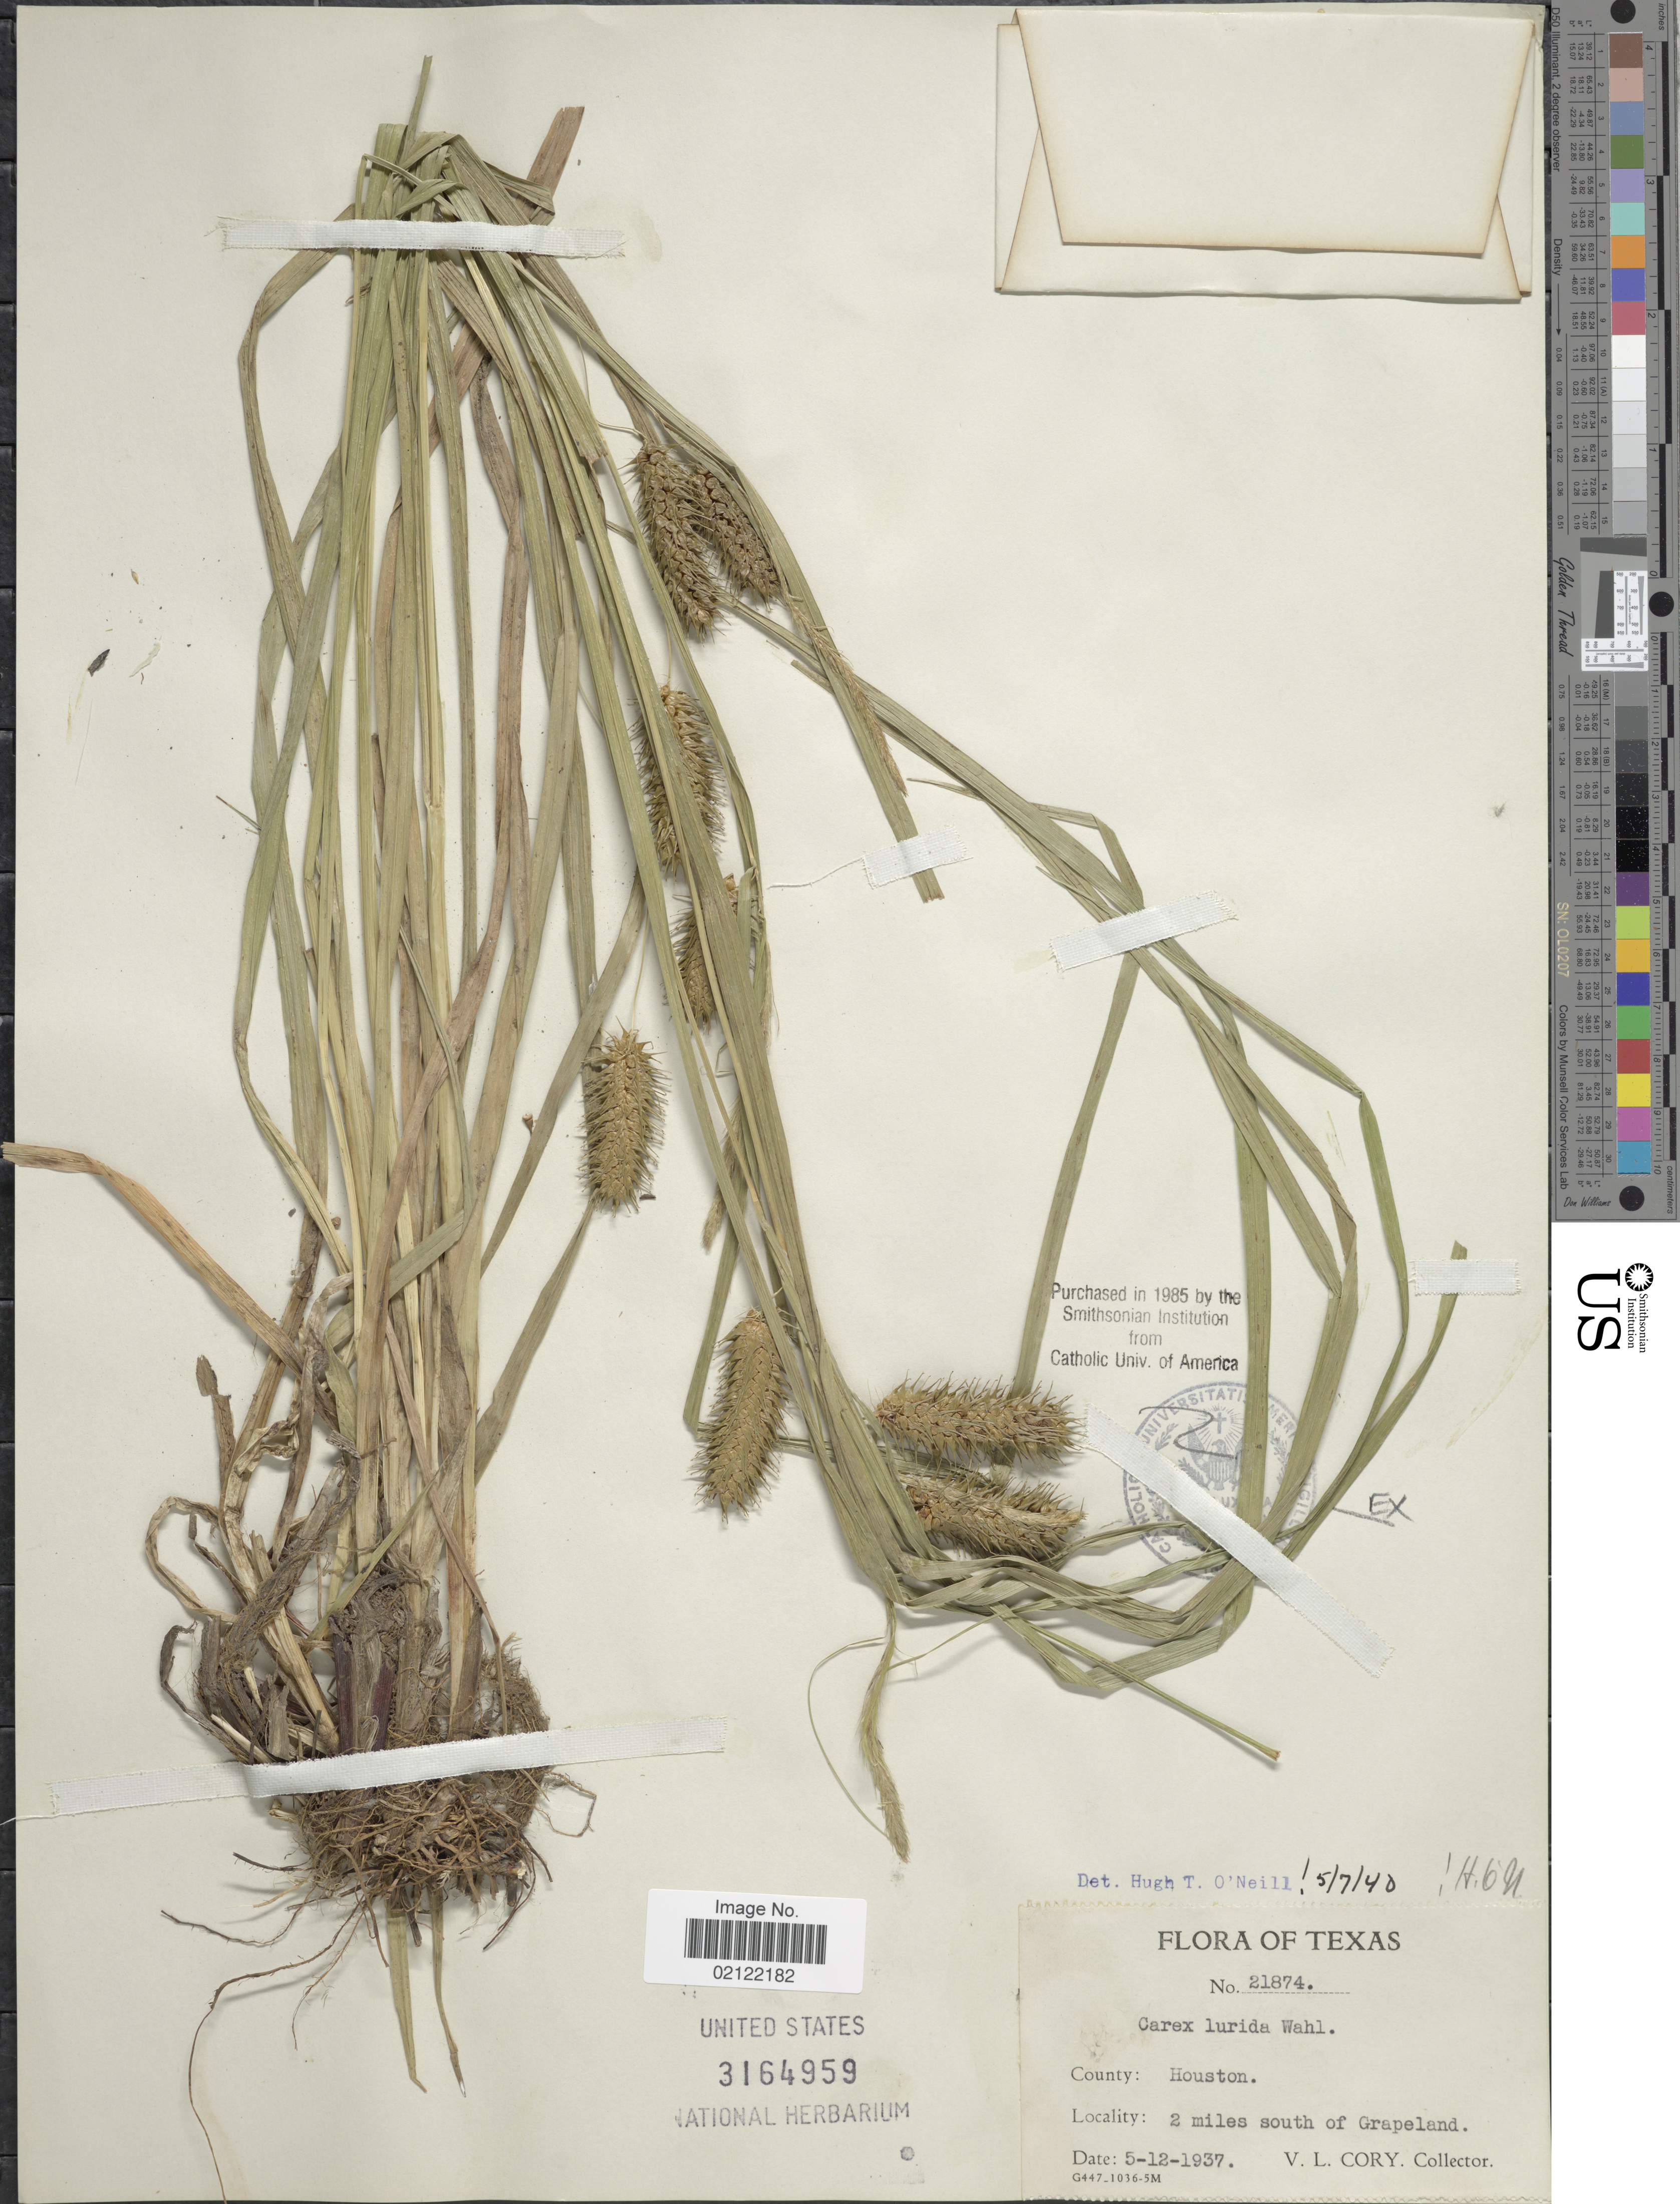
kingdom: Plantae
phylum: Tracheophyta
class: Liliopsida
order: Poales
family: Cyperaceae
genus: Carex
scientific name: Carex lurida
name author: Wahlenb.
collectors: V. Cory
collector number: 21874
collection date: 1937-05-12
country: United States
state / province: Texas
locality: County: Houston. 2 miles south of Grapeland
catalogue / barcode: US 3164959